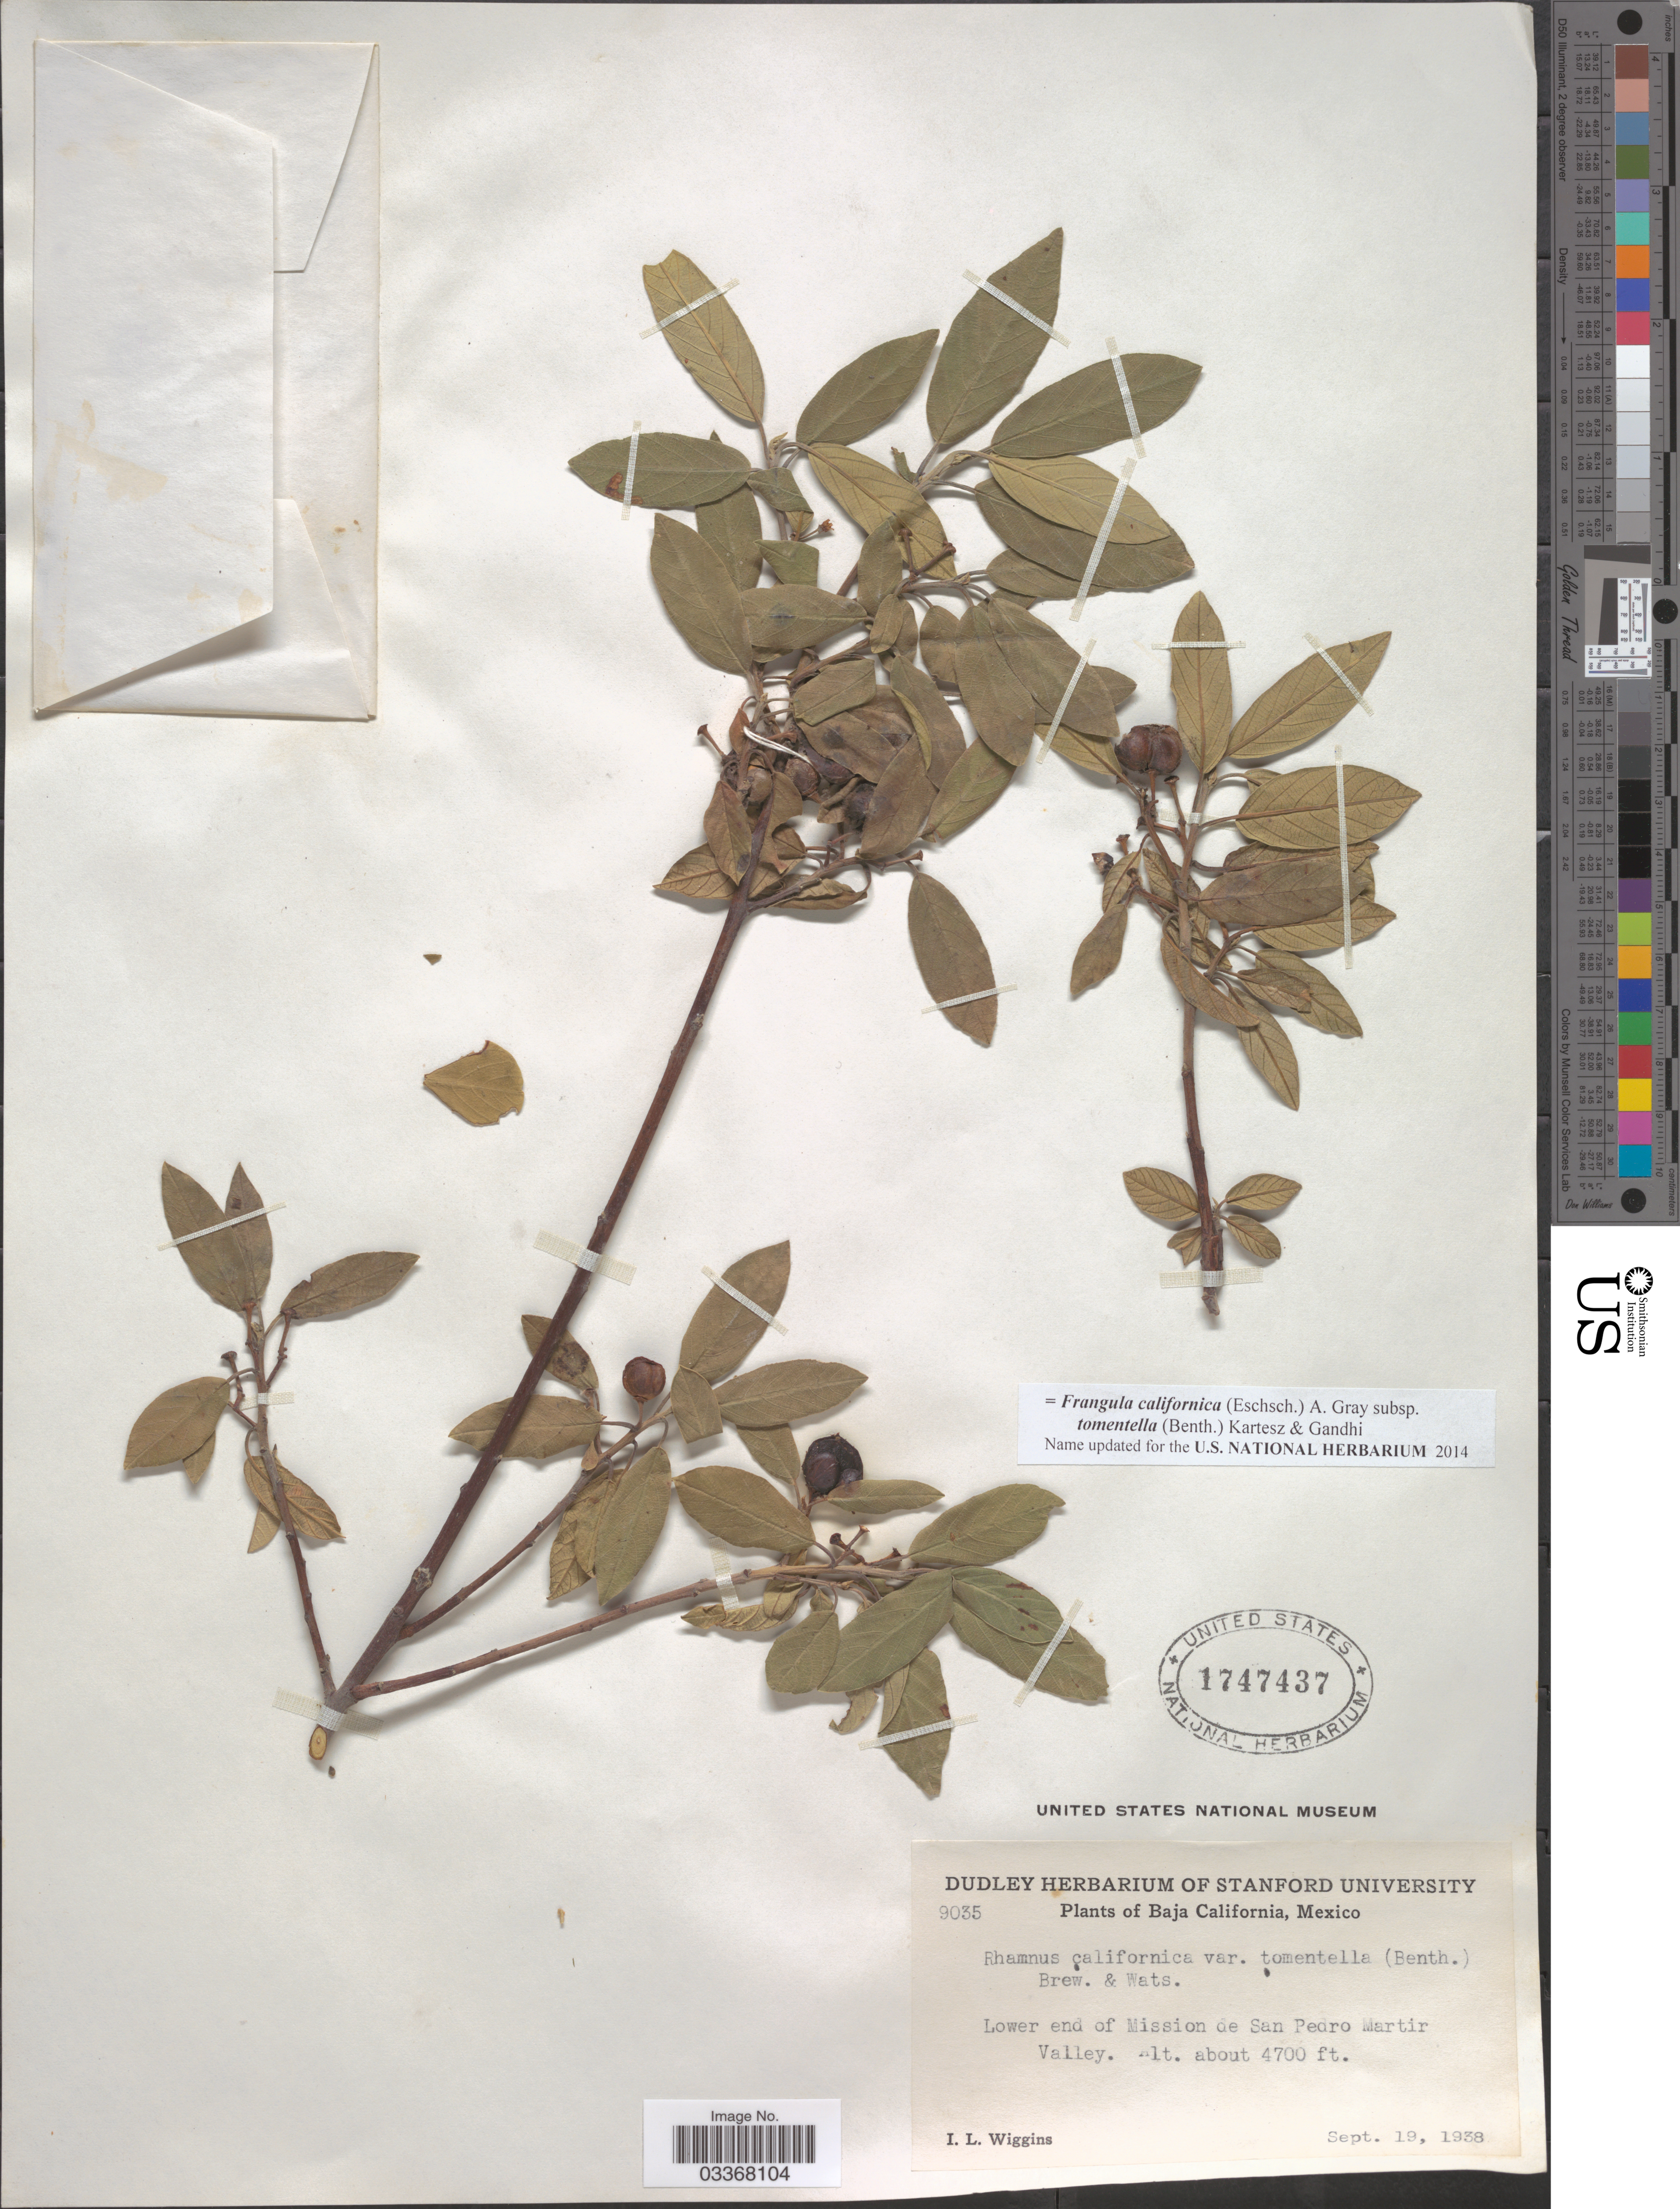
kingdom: Plantae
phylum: Tracheophyta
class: Magnoliopsida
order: Rosales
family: Rhamnaceae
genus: Frangula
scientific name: Frangula californica subsp. tomentella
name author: (Benth.) Kartesz & Gandhi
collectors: I. L. Wiggins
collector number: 9035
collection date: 1938-09-19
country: Mexico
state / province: Baja California Sur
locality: Lower end of Mission de San Pedro Martir Valley.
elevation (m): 1433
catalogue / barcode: US 1747437